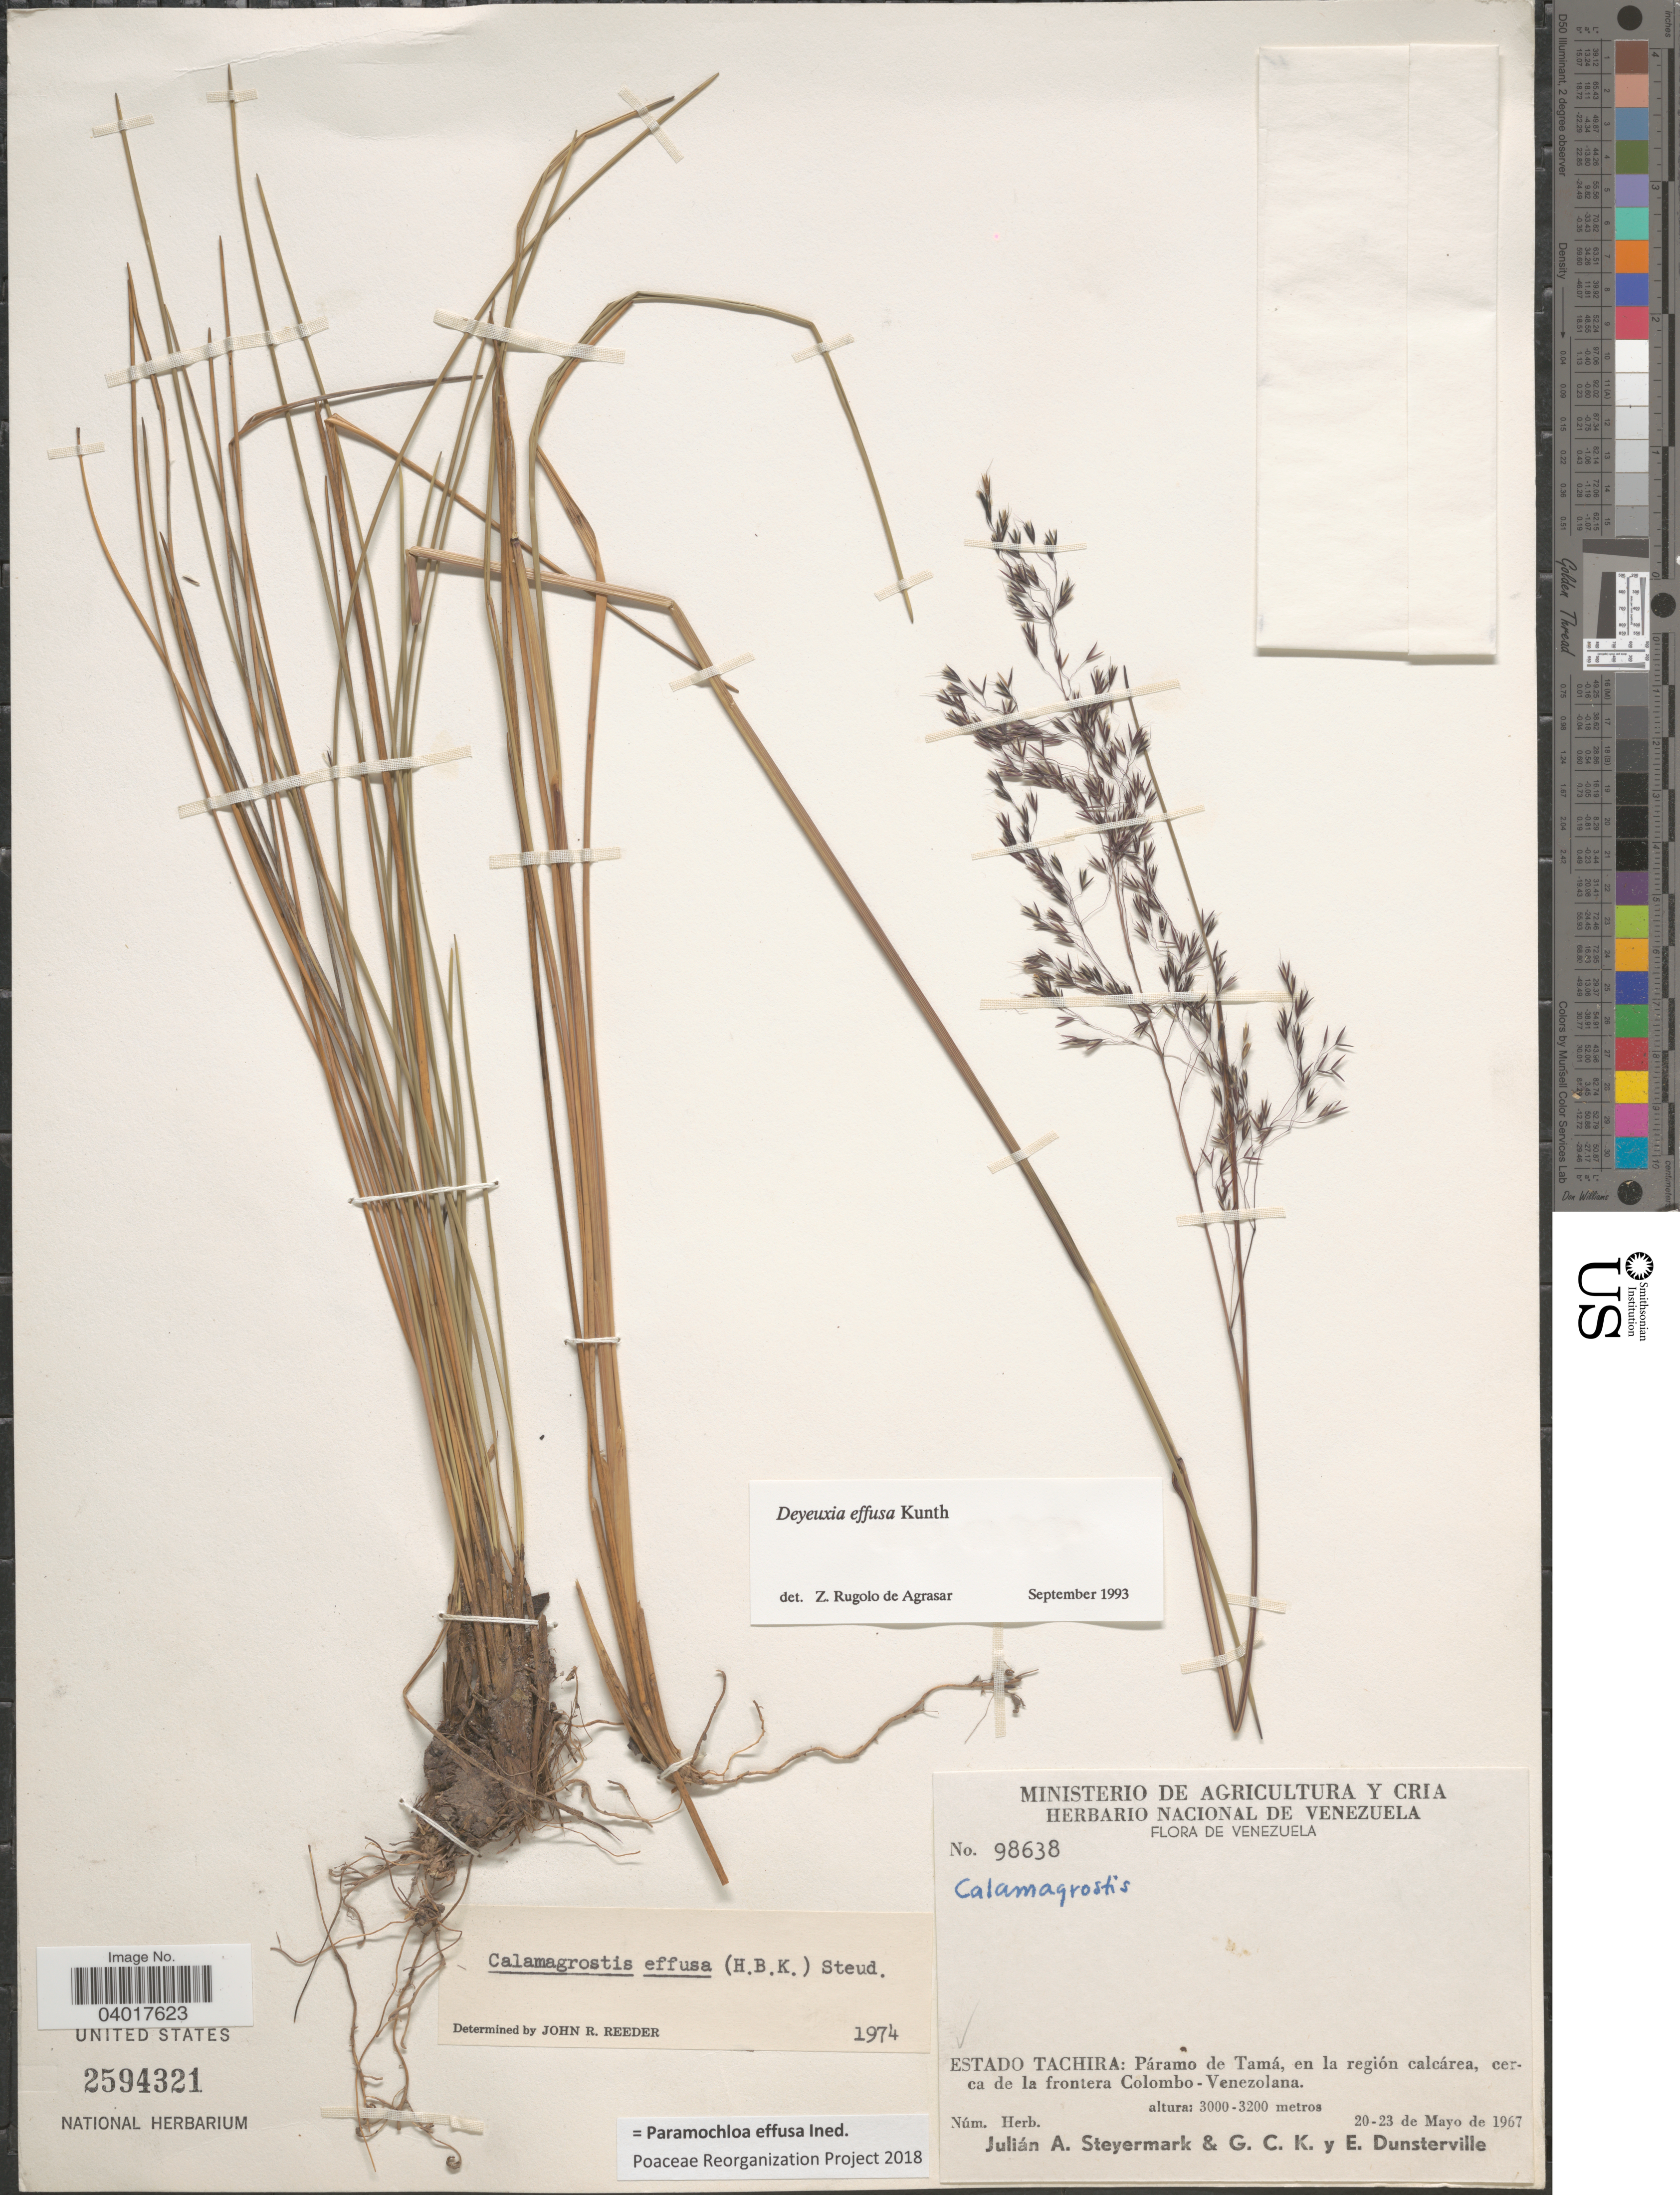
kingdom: Plantae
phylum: Tracheophyta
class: Liliopsida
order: Poales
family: Poaceae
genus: Paramochloa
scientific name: Paramochloa effusa ined.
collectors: J. Steyermark, G. C. K. Dunsterville & E. Dunsterville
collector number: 98638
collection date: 1967-05-20/1967-05-23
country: Venezuela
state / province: Tachira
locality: Páramo de Tamá, en la región calcárea, cerca de la frontera Colombo-Venezolana.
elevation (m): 3000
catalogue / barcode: US 2594321